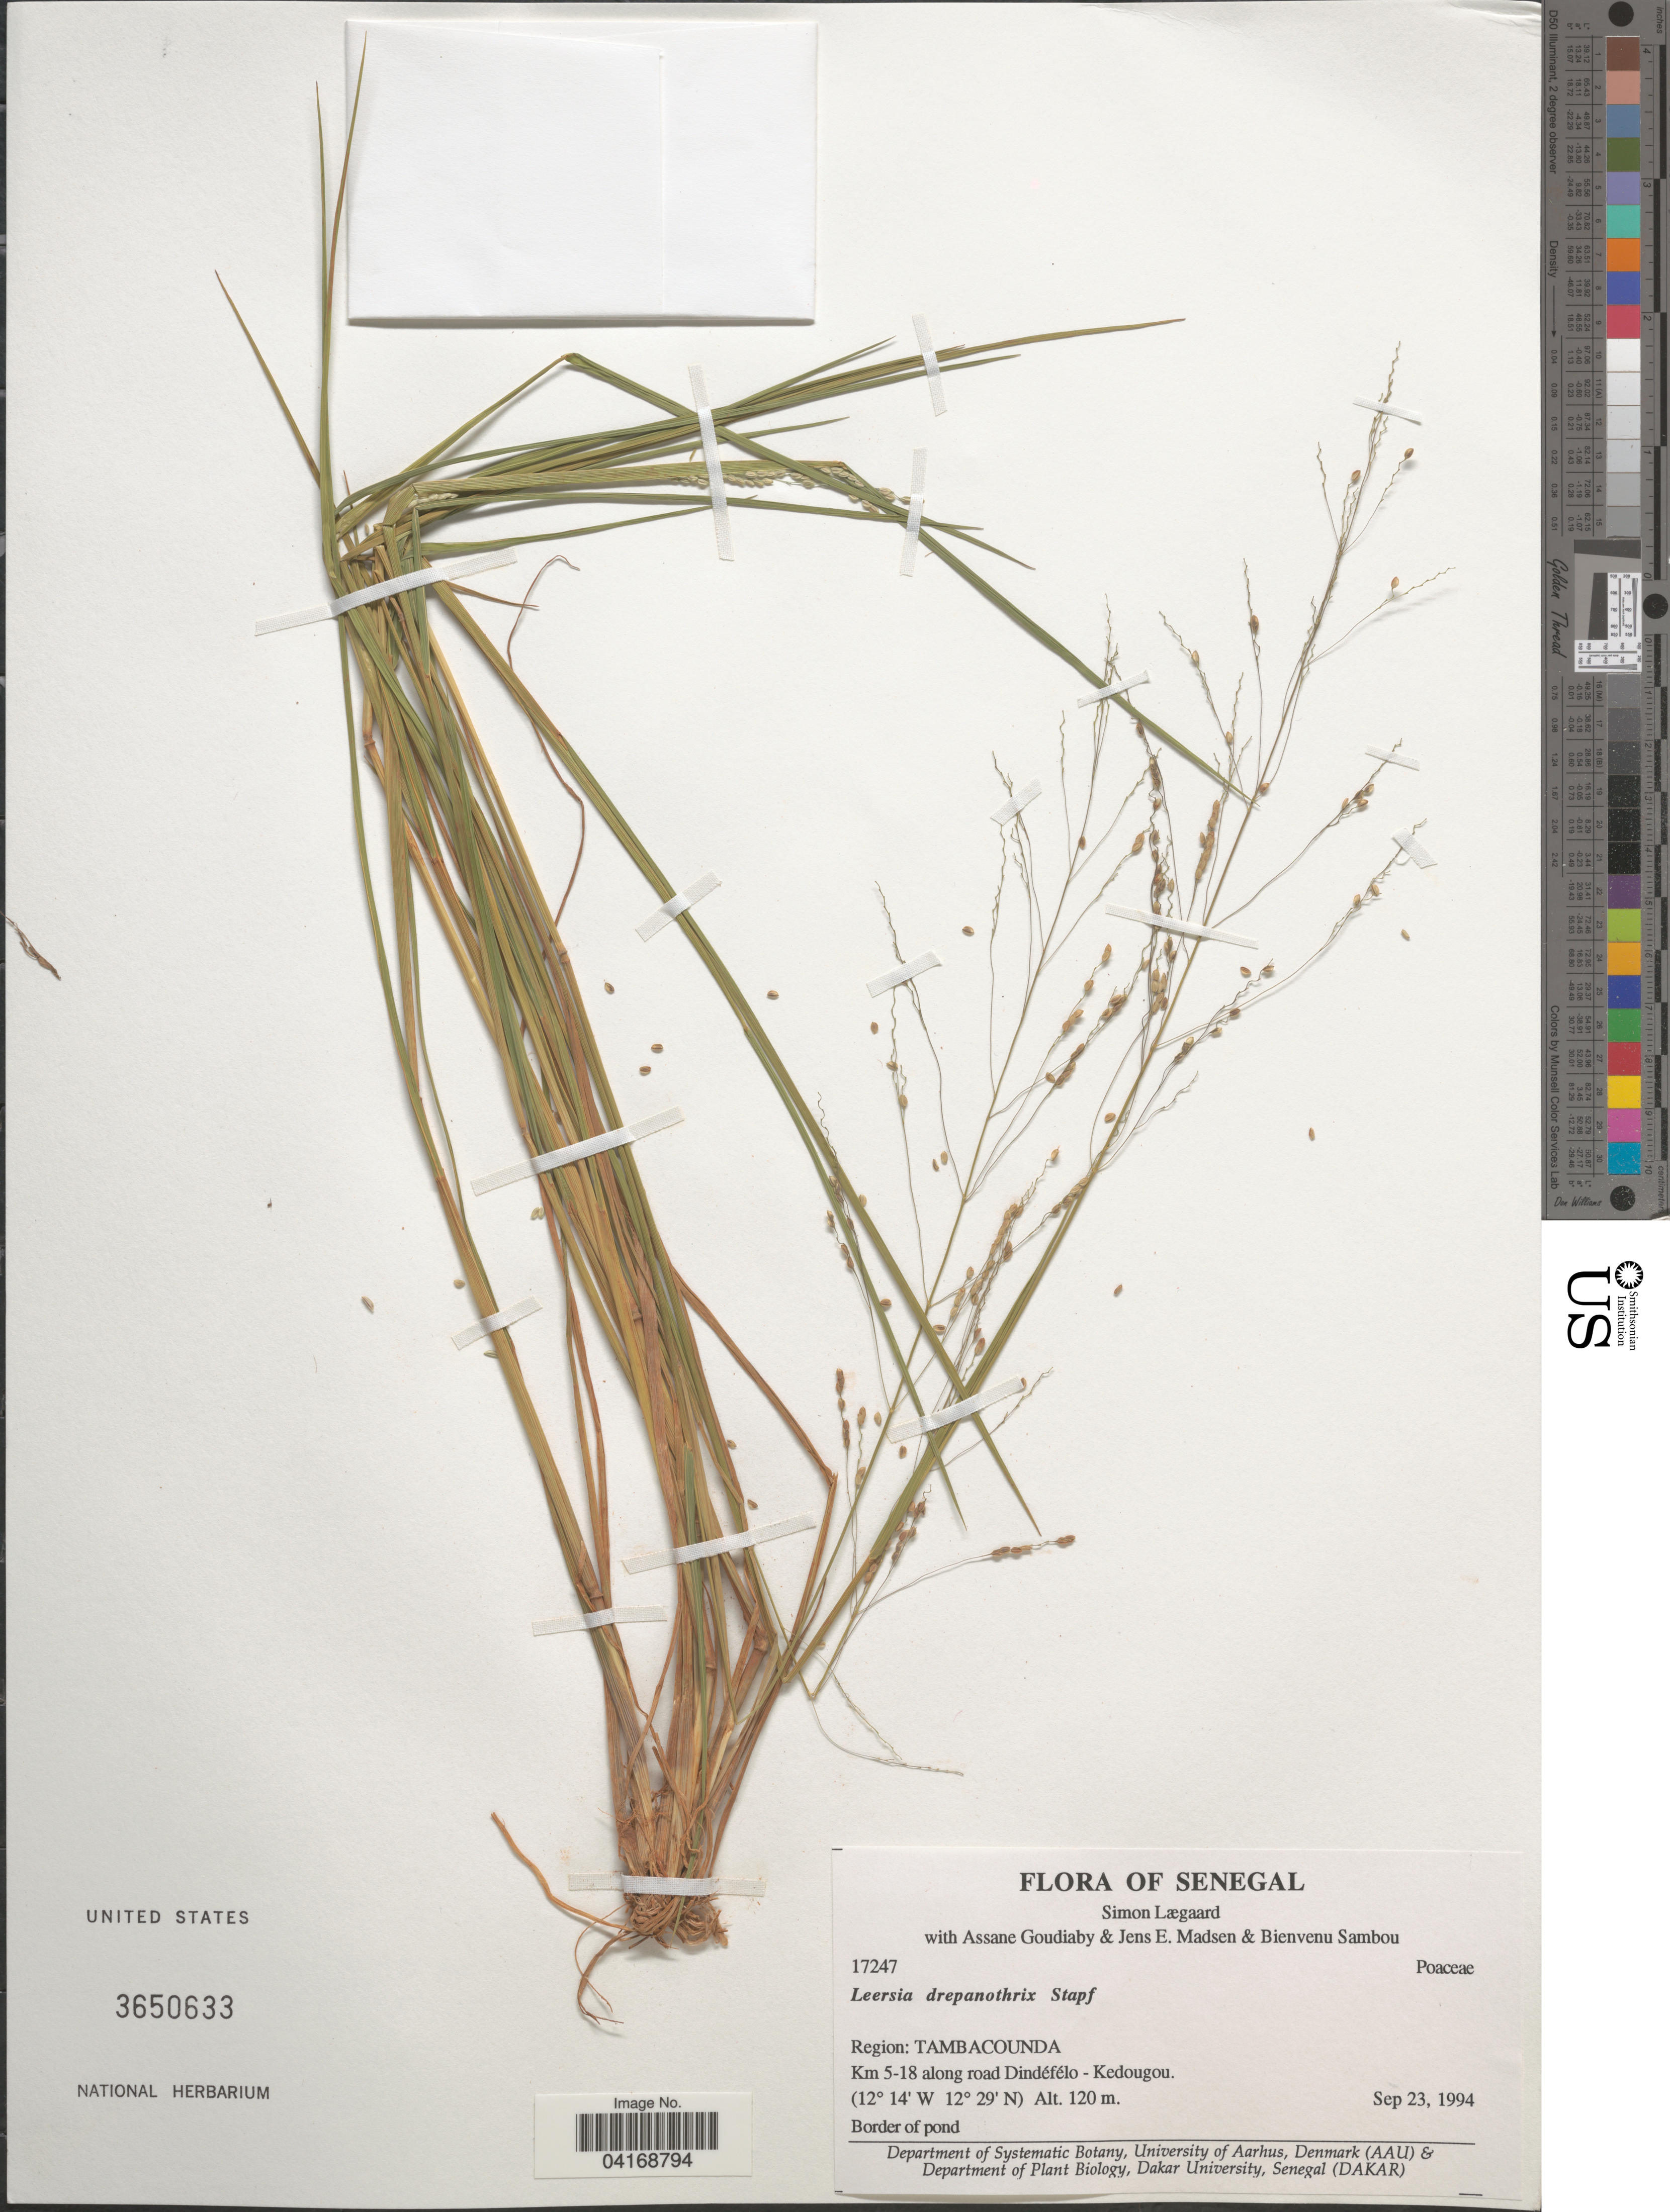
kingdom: Plantae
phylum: Tracheophyta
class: Liliopsida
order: Poales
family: Poaceae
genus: Leersia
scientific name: Leersia depranothrix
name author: Stapf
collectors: S. Lægaard, A. Goudiaby, J. E. Madsen & B. Sambou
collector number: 17247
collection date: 1994-09-23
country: Senegal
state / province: Tambacounda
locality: Region: Tambacounda. Km 5-18 along road Dindéfélo-Kedougou.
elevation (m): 120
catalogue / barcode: US 3650633